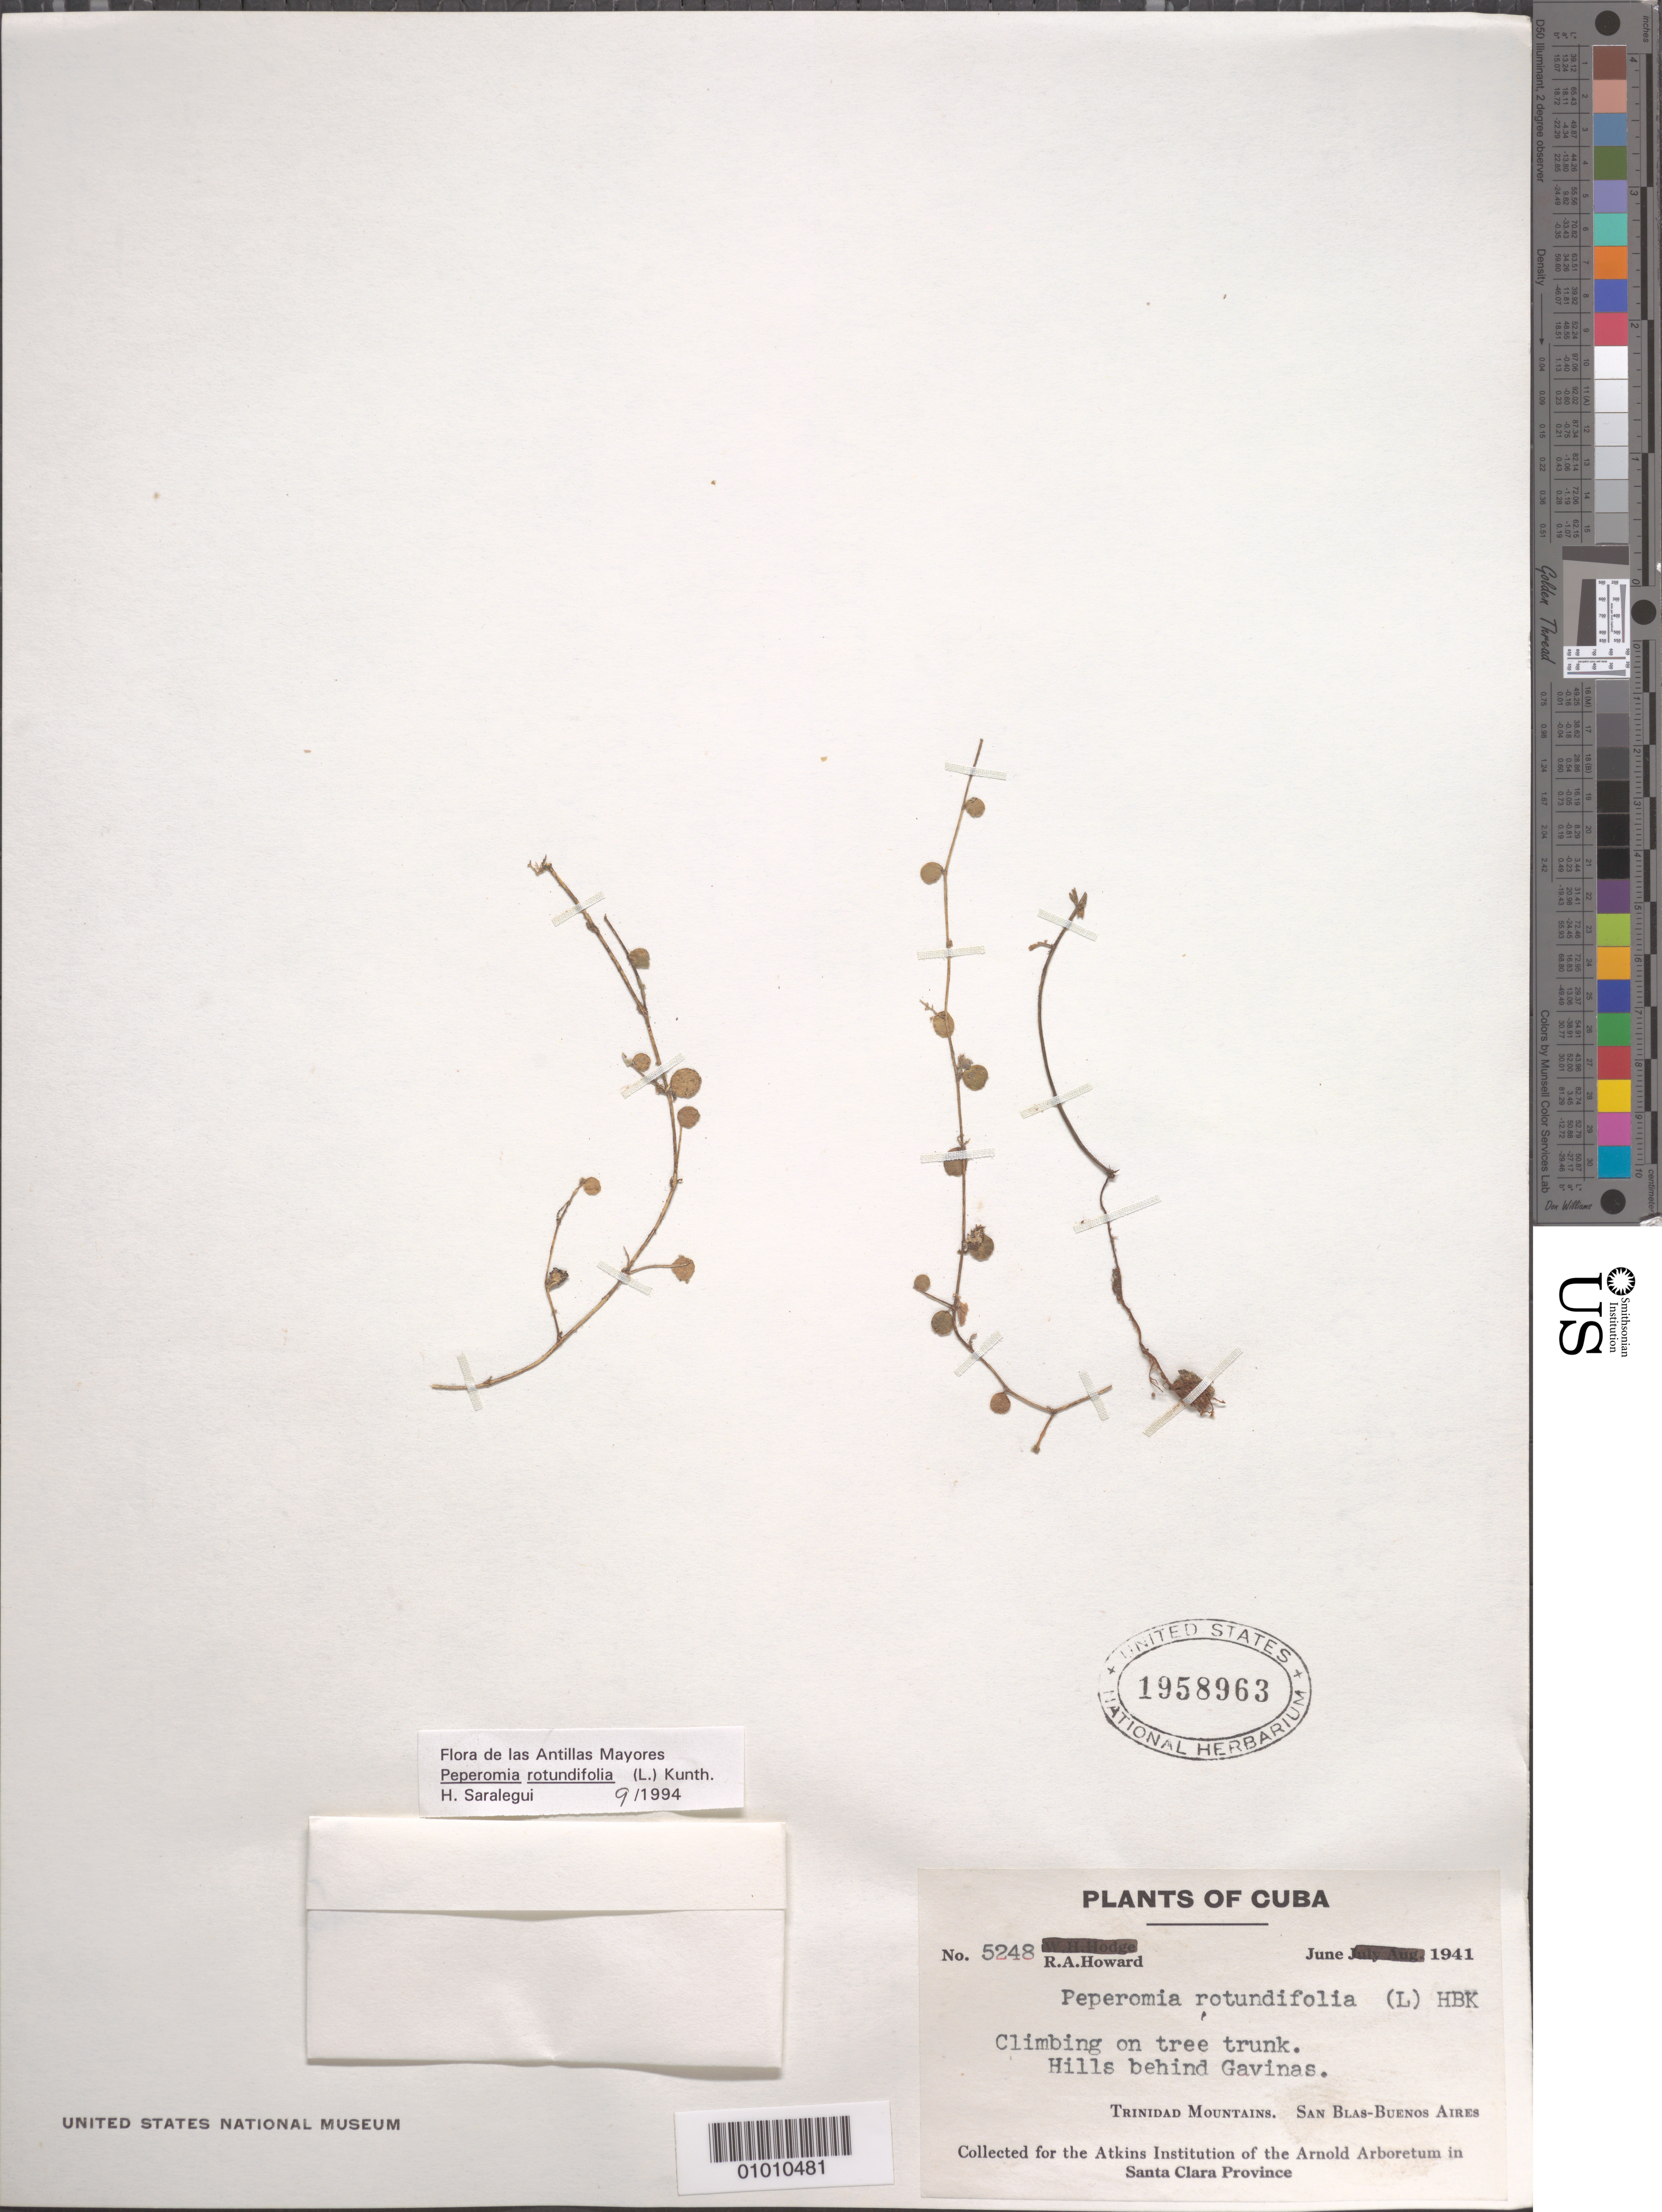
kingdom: Plantae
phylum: Tracheophyta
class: Magnoliopsida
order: Piperales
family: Piperaceae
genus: Peperomia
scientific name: Peperomia rotundifolia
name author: (L.) Kunth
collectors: R. A. Howard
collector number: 5248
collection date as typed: Jun 1941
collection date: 1941-06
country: Cuba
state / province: Villa Clara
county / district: Santa Clara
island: Cuba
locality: Climbing on tree trunk Hills behind Gavinas Trinidad mts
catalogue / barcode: US 1958963